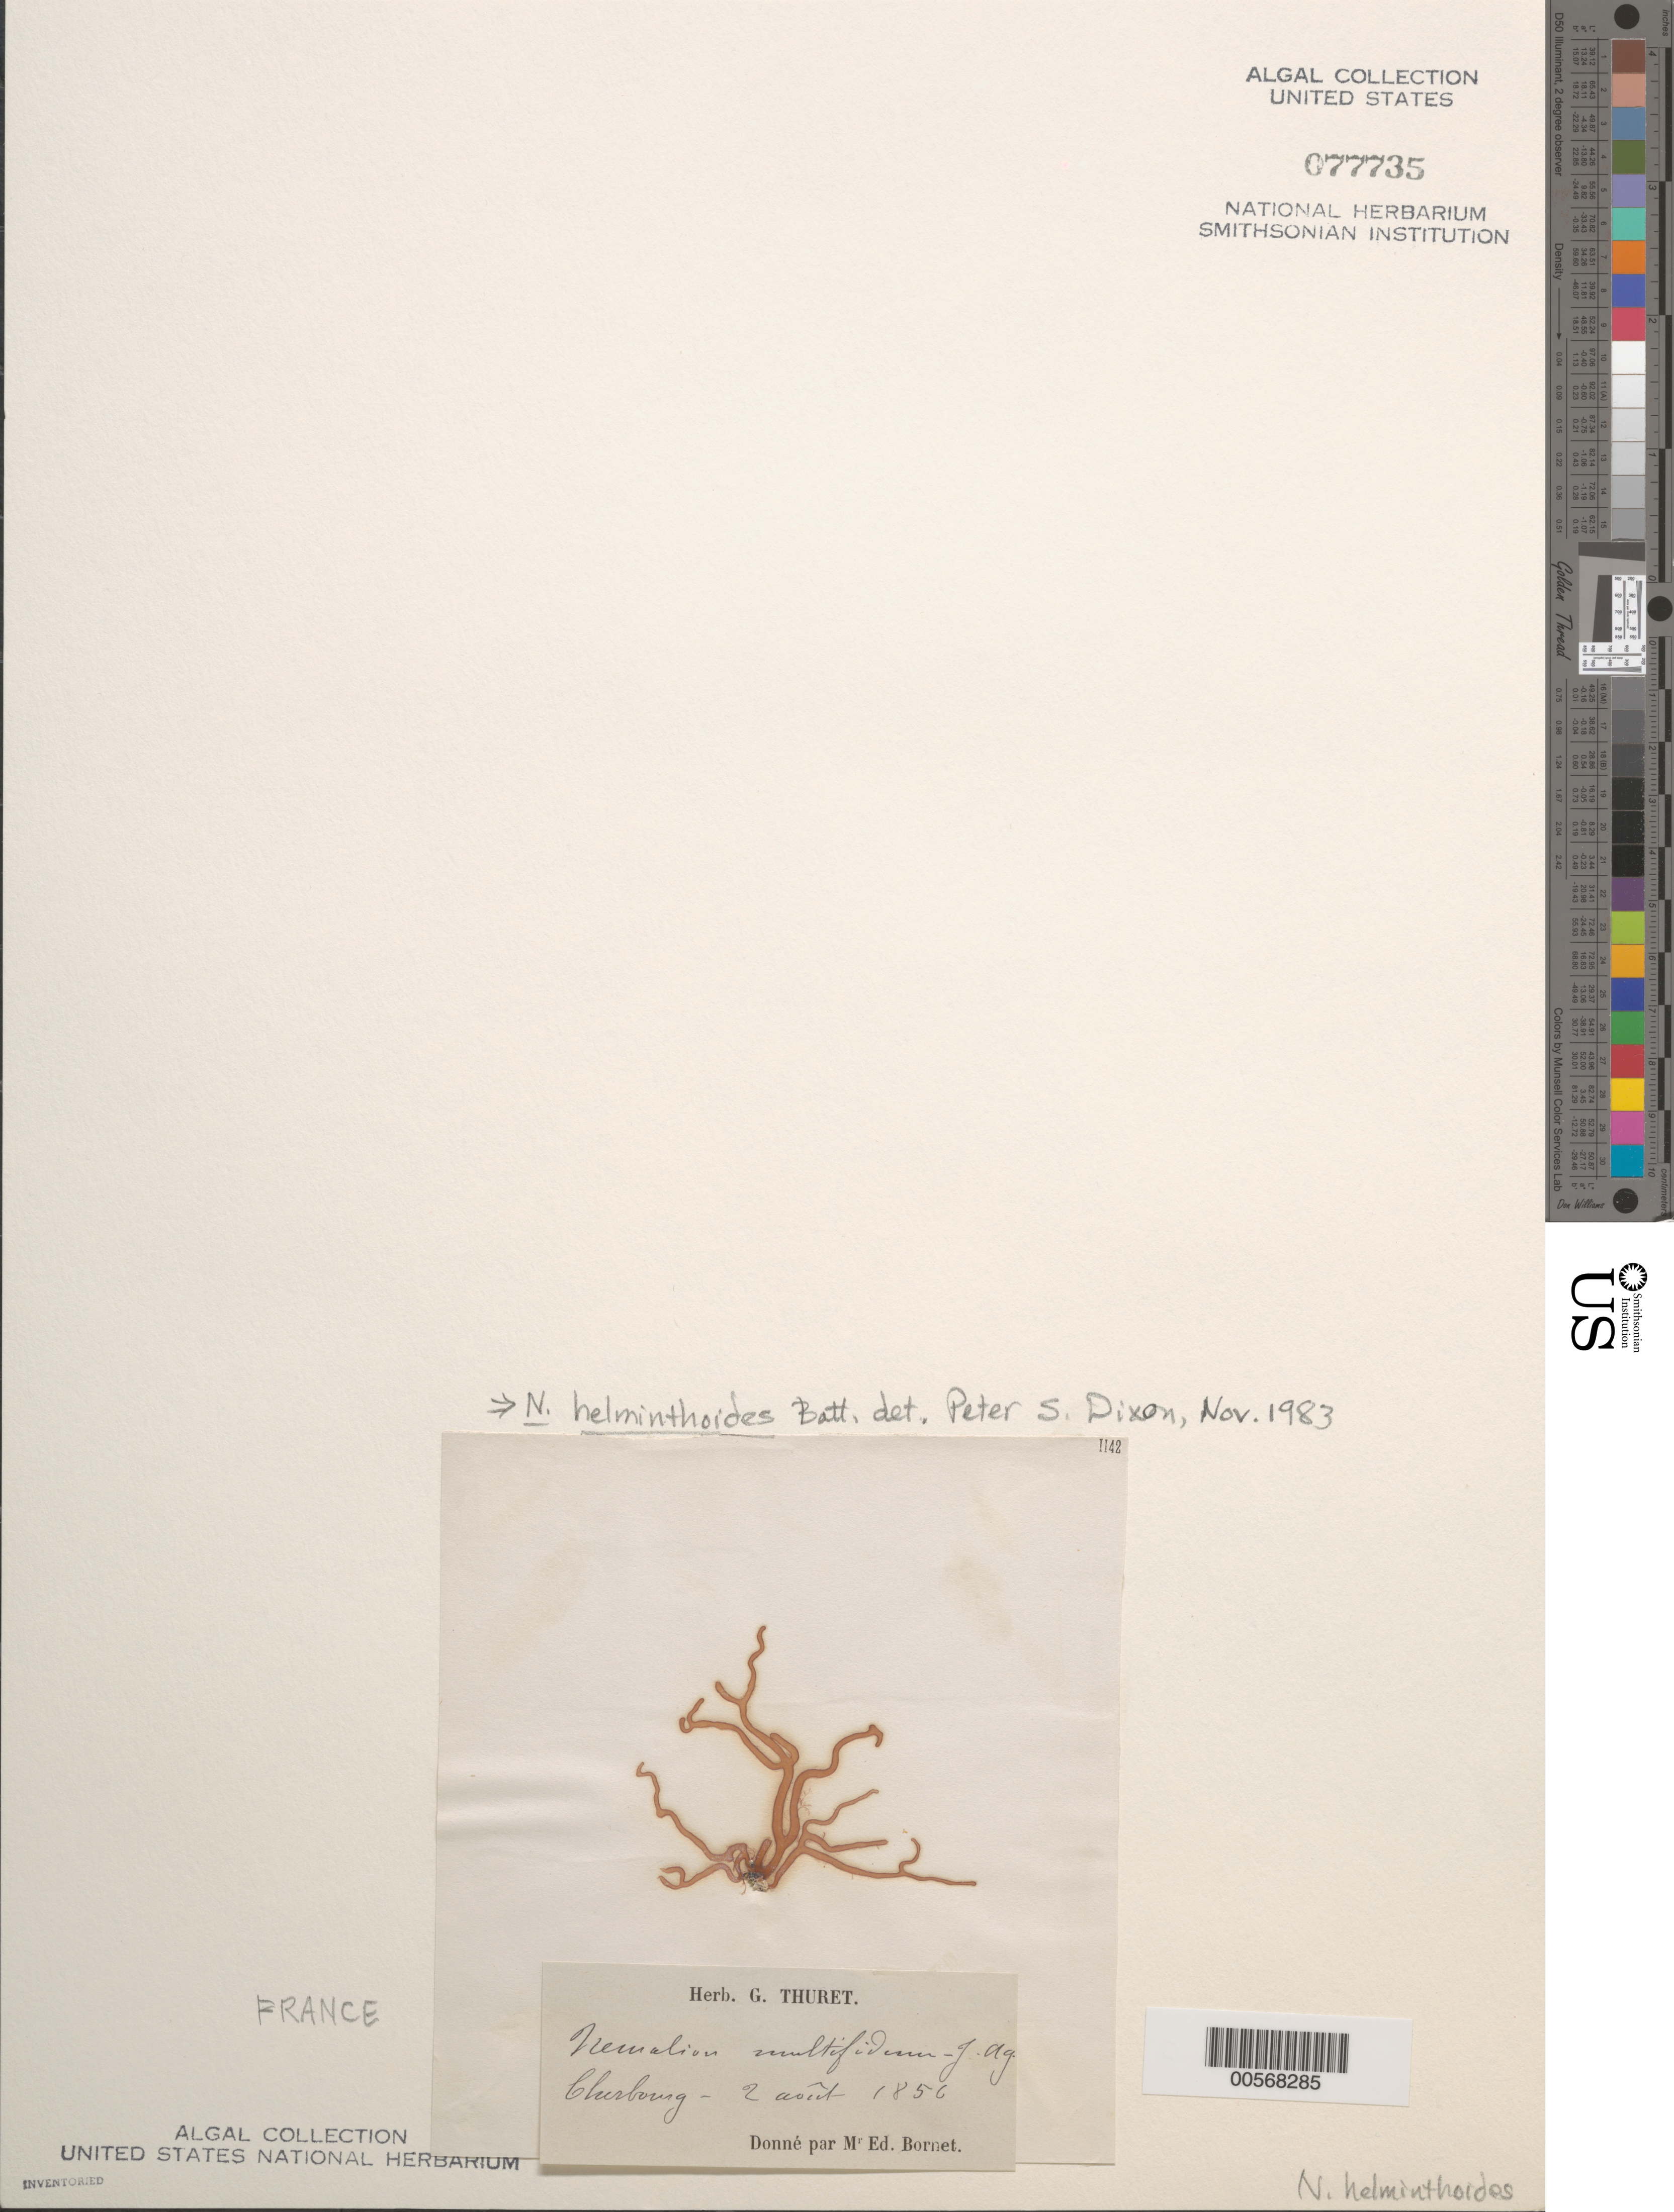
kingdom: Plantae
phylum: Rhodophyta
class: Florideophyceae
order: Nemaliales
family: Nemaliaceae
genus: Nemalion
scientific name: Nemalion multifidum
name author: (Lyngb.) Chauvin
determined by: Algae name updating Project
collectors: Thuret, G. (herbarium)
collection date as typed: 20 Aug 1856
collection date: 1856-08-20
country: France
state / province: Normandie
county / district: Manche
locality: Cherbourg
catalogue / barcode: US 77735